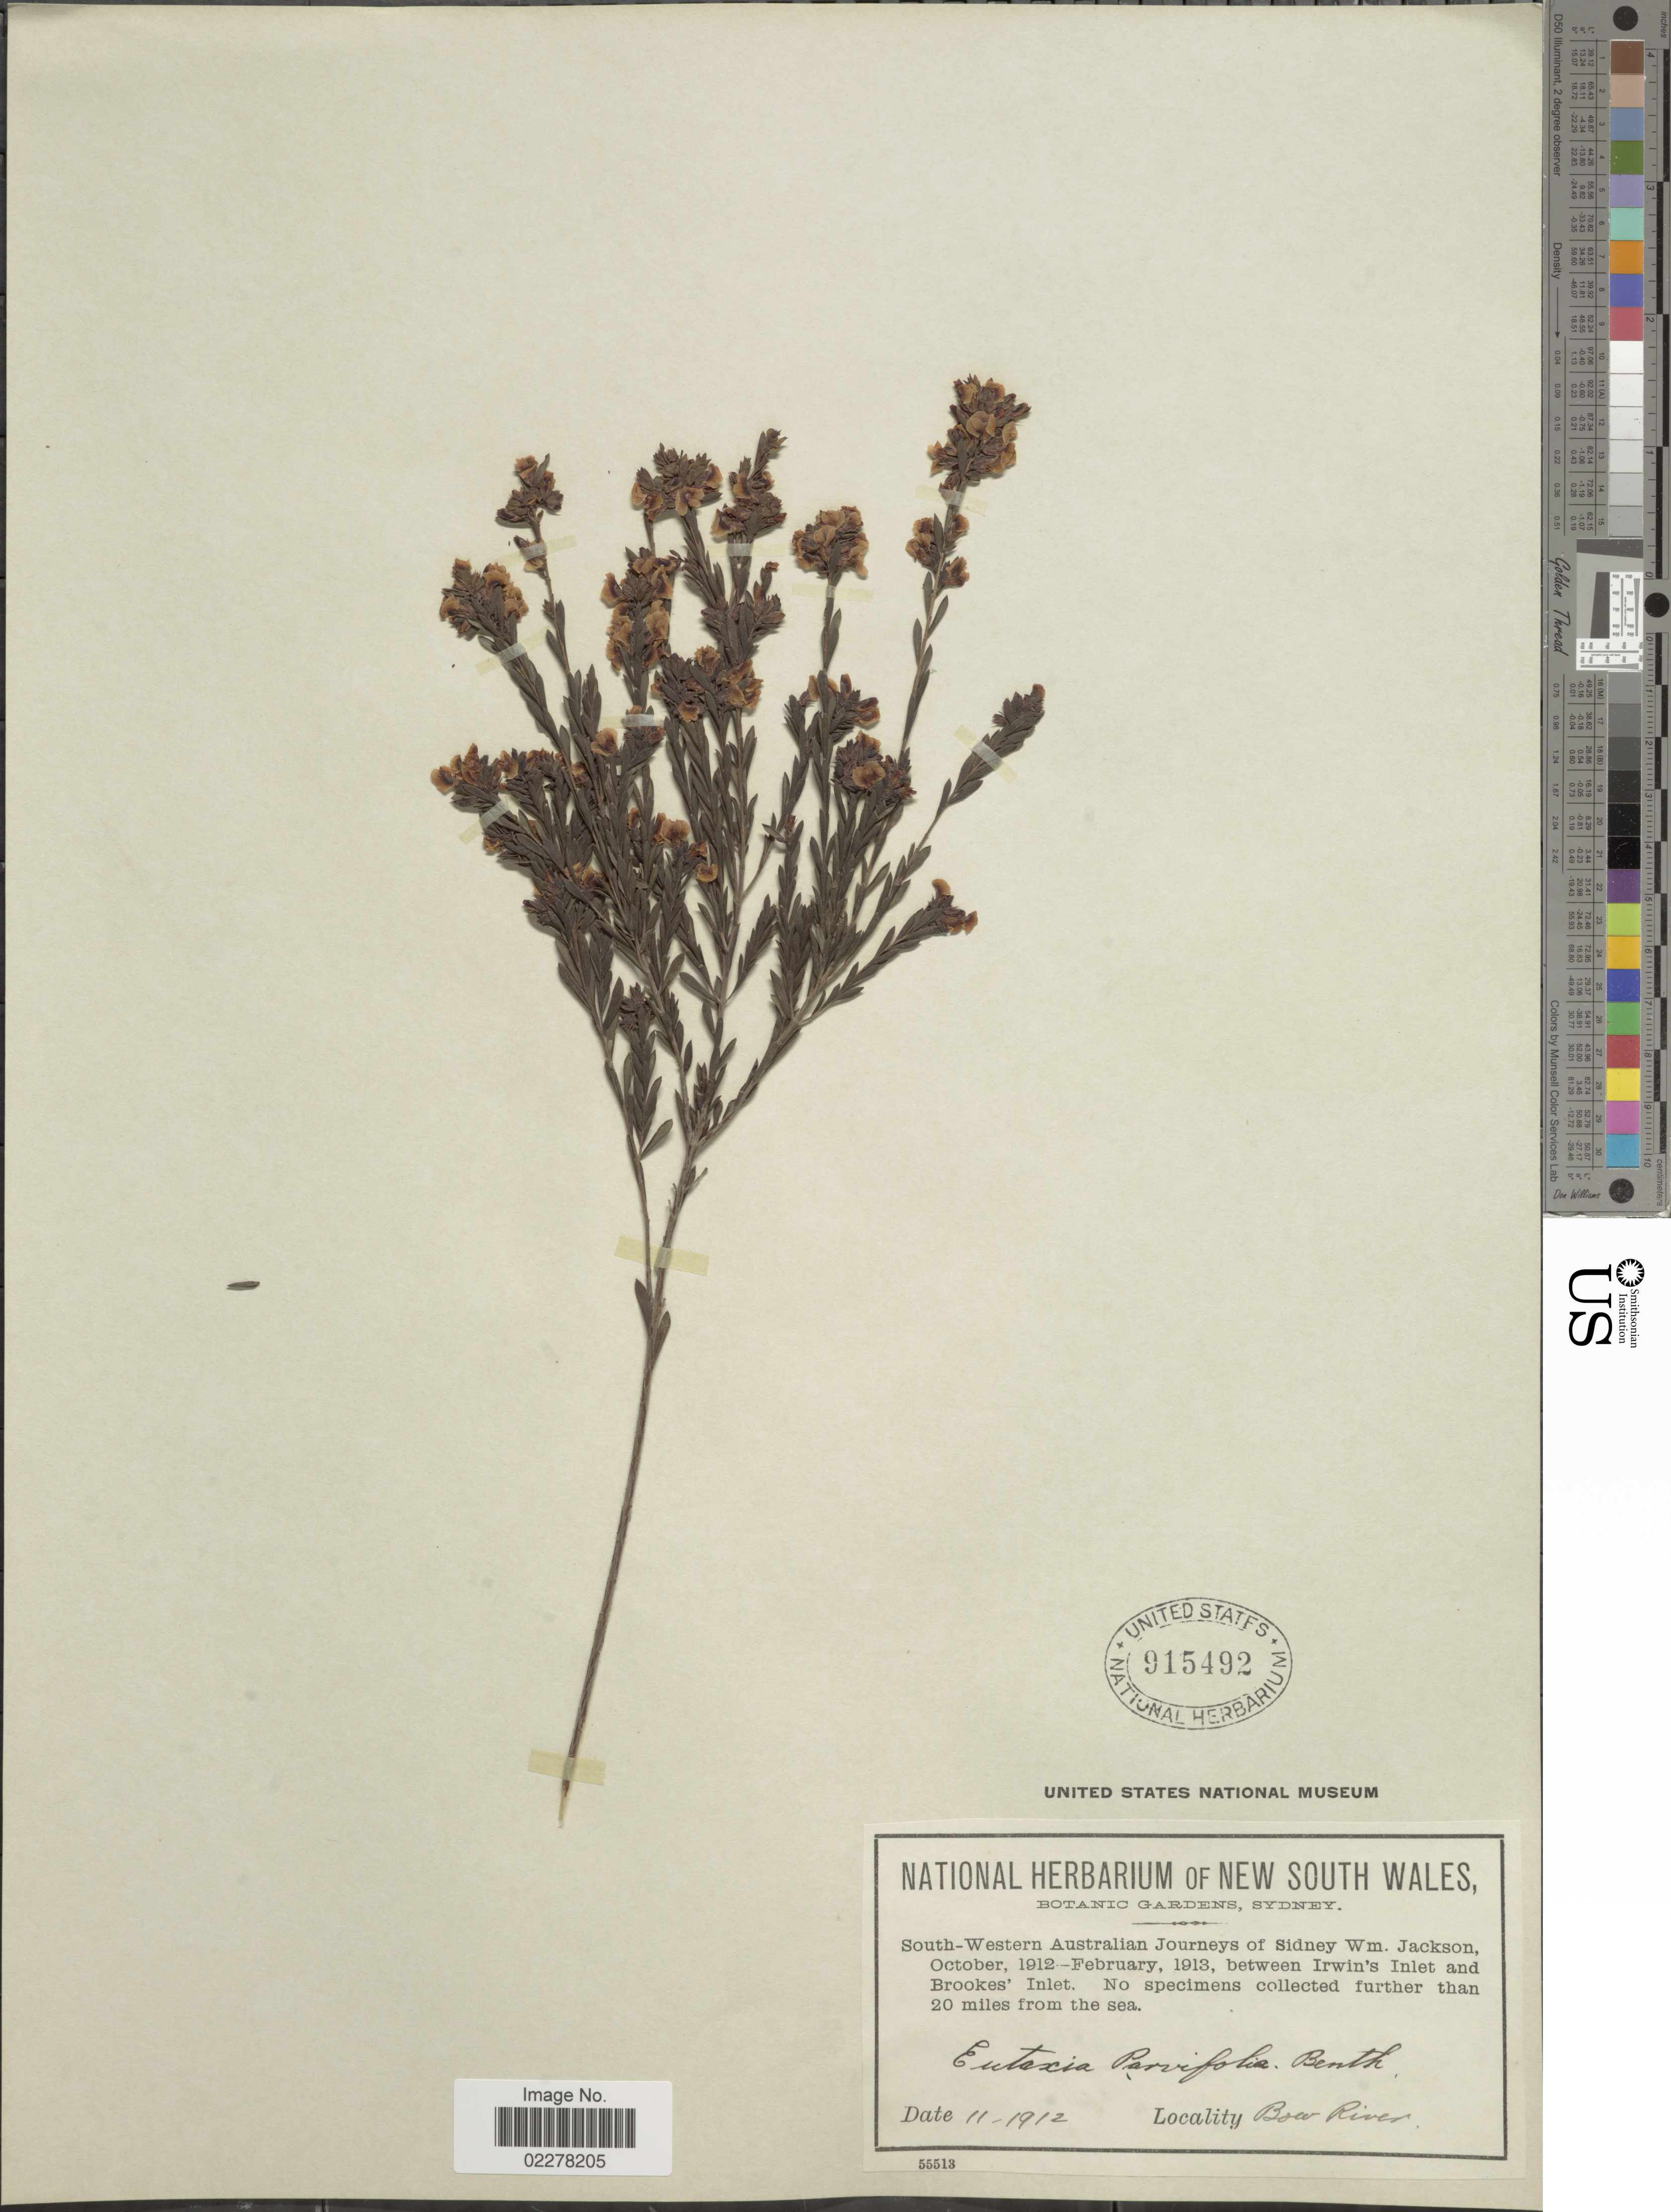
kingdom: Plantae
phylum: Tracheophyta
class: Magnoliopsida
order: Fabales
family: Fabaceae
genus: Eutaxia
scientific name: Eutaxia parvifolia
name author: Benth.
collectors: Jackson, S. W.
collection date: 1912-11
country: Australia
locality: South-Western Australia. Between Irwin's Inlet and Brookes' Inlet. Bow River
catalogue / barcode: US 915492